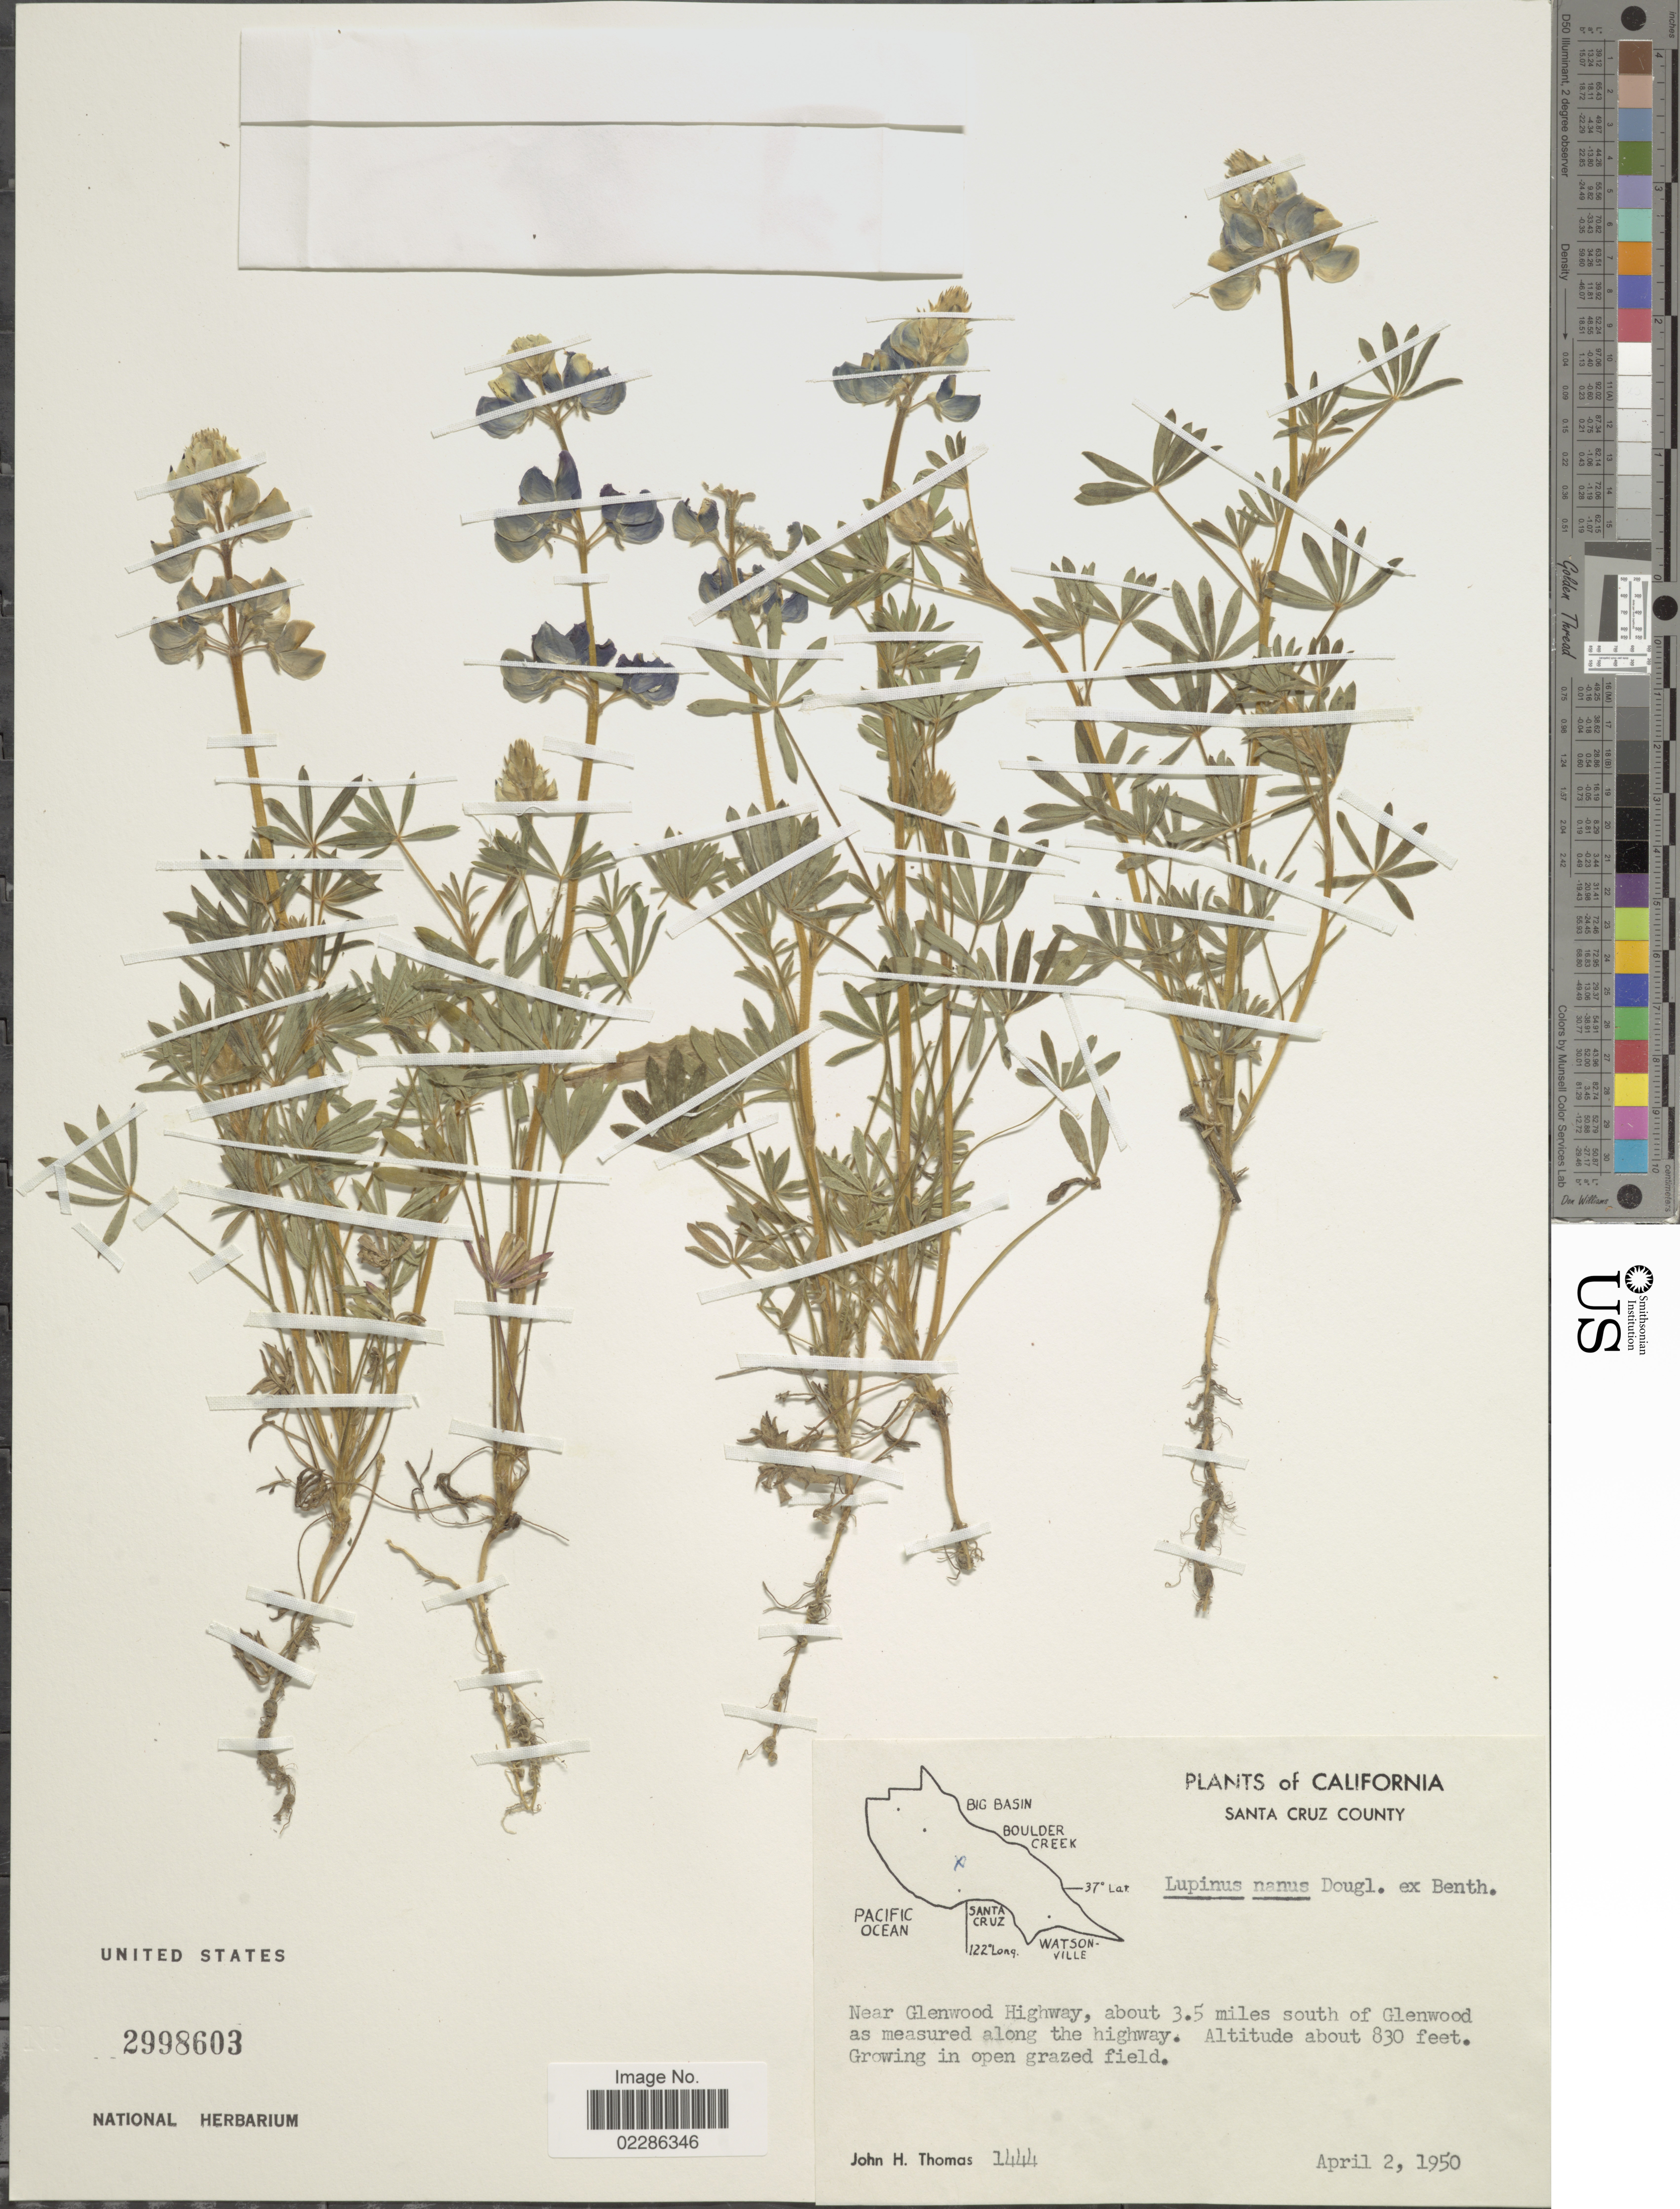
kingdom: Plantae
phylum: Tracheophyta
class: Magnoliopsida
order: Fabales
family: Fabaceae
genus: Lupinus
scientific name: Lupinus nanus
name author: Douglas ex Benth.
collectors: J. H. Thomas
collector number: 1444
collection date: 1950-04-02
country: United States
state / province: California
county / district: Santa Cruz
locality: Santa Cruz County, Near Glenwood Highway, about 3.5 miles south of Glenwood as measured along the highway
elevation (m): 253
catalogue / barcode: US 2998603